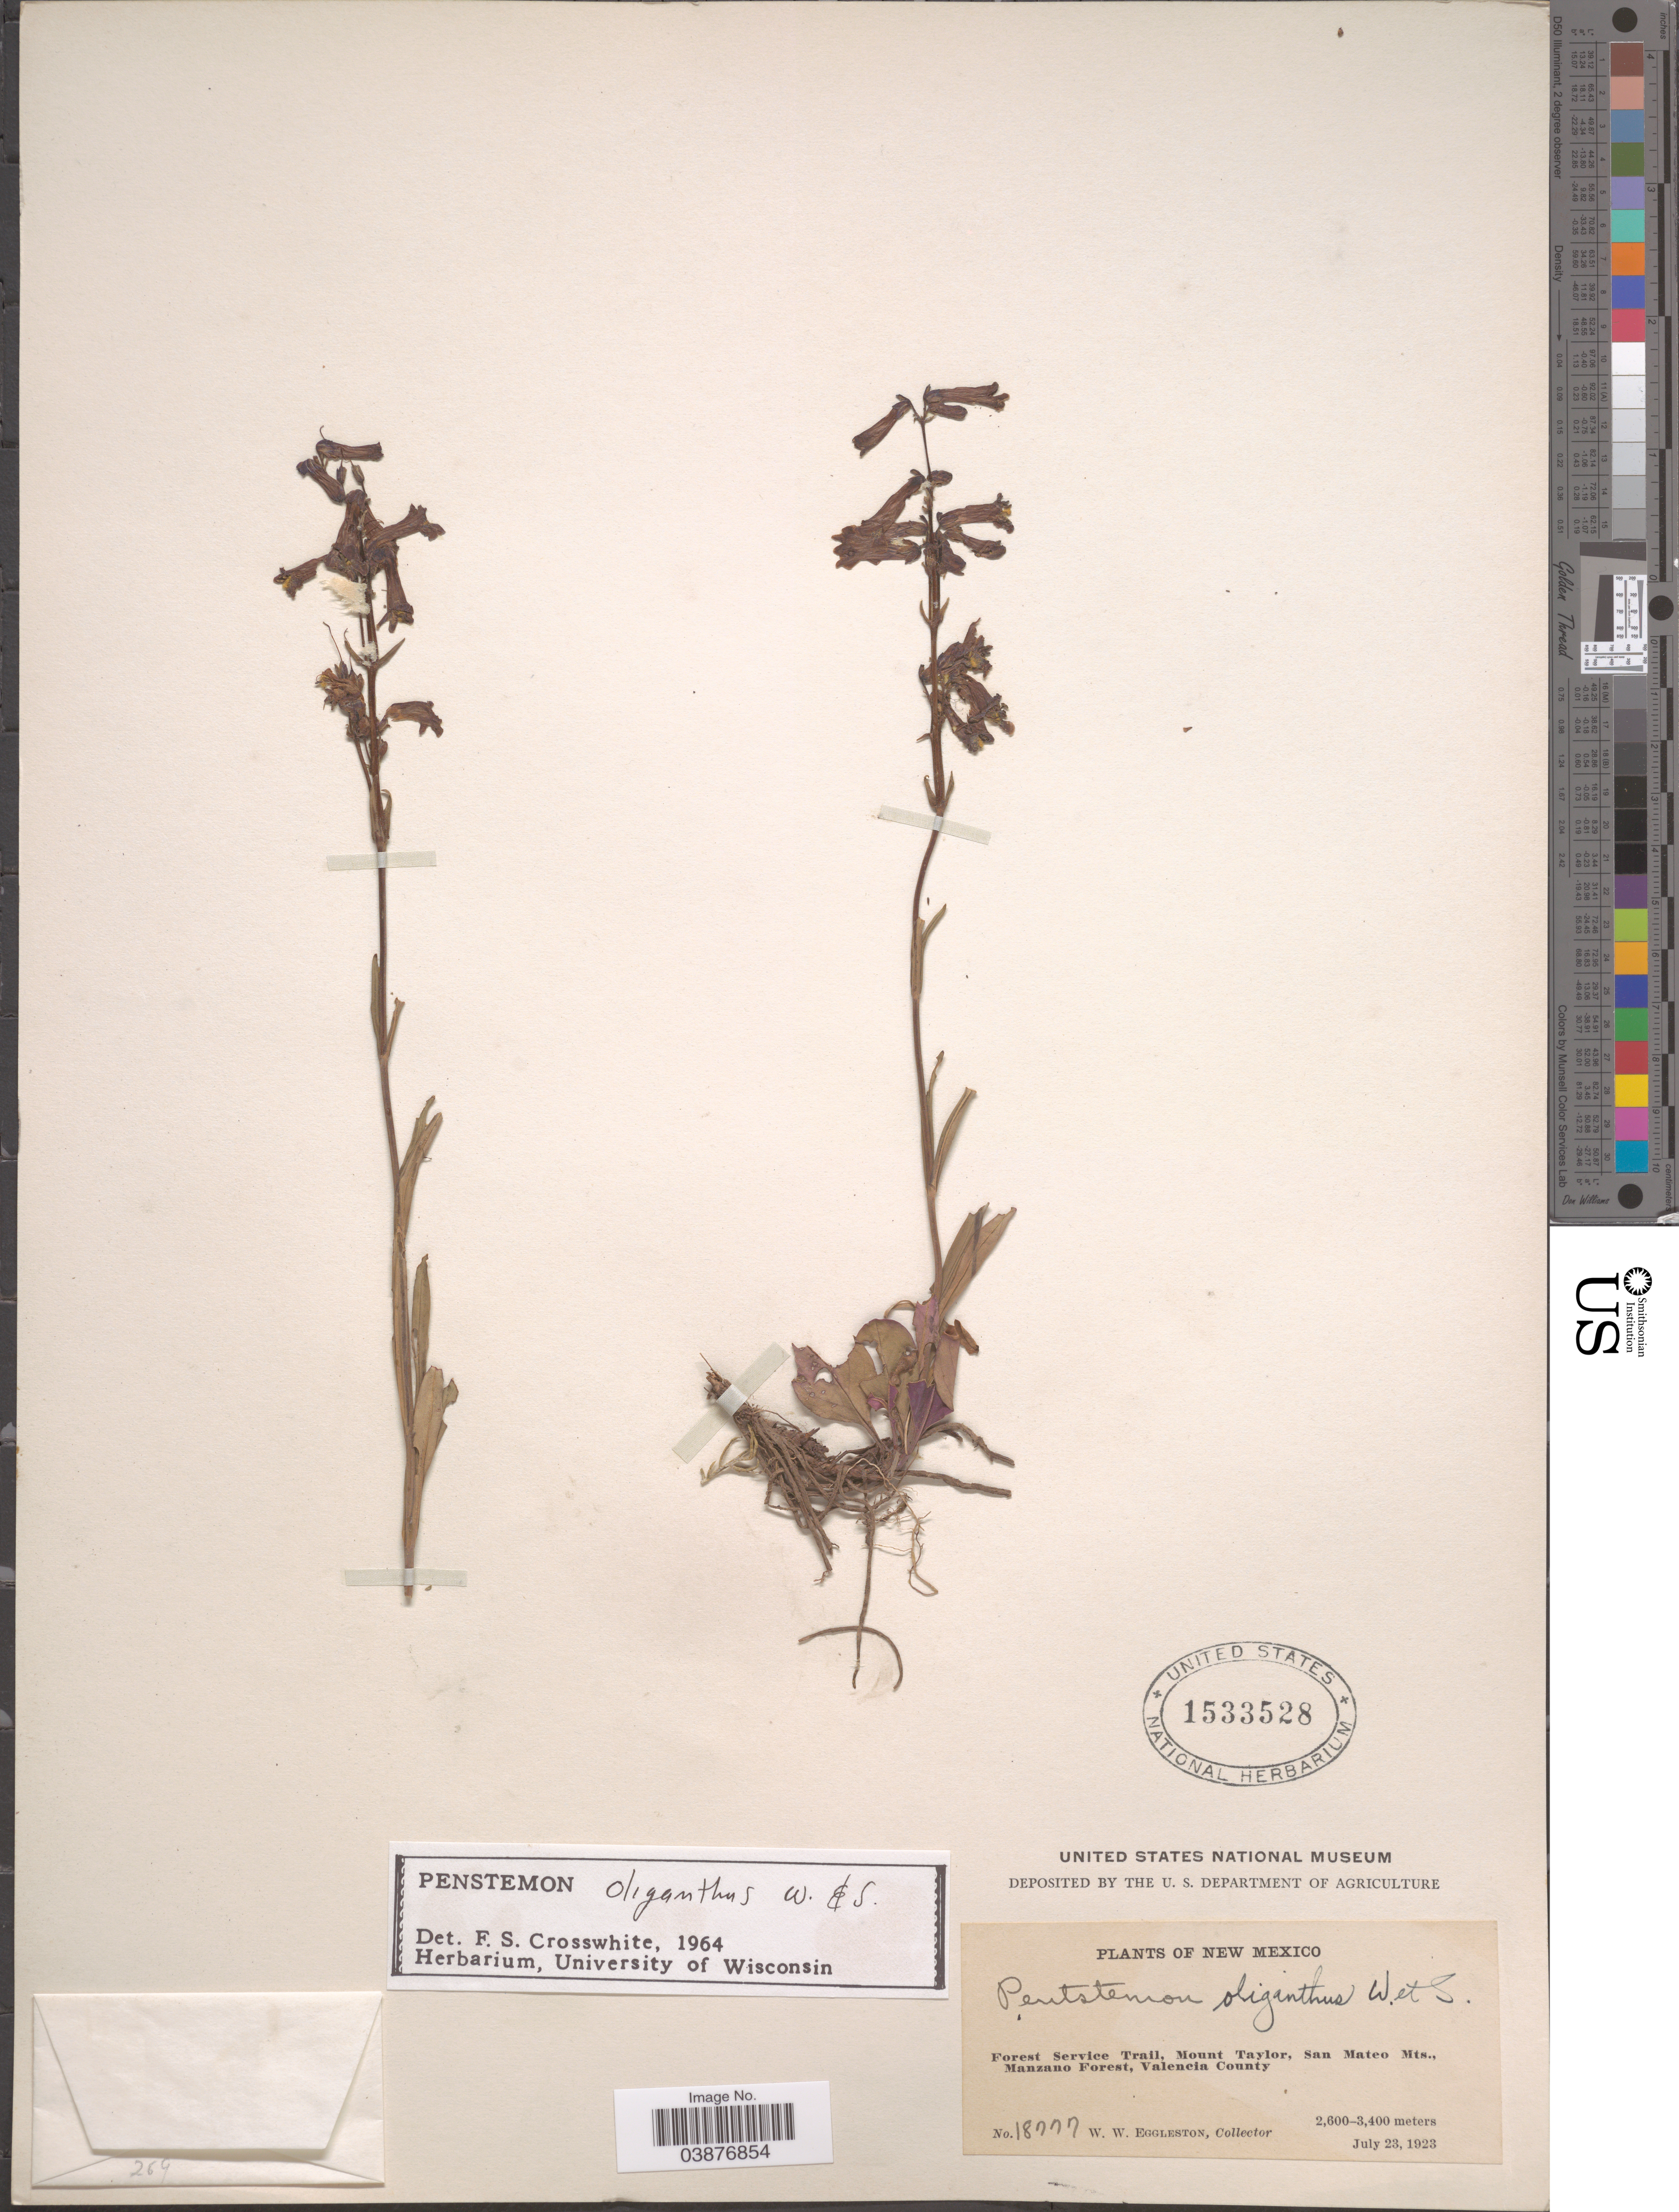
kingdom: Plantae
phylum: Tracheophyta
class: Magnoliopsida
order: Lamiales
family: Plantaginaceae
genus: Penstemon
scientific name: Penstemon oliganthus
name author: Wooton & Standl.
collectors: W. W. Eggleston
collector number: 18777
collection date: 1923-07-23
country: United States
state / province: New Mexico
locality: Forest Service Trail, Mount Taylor, San Mateo Mts., Manzano Forest, Valencia County.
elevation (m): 2600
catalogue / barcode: US 1533528